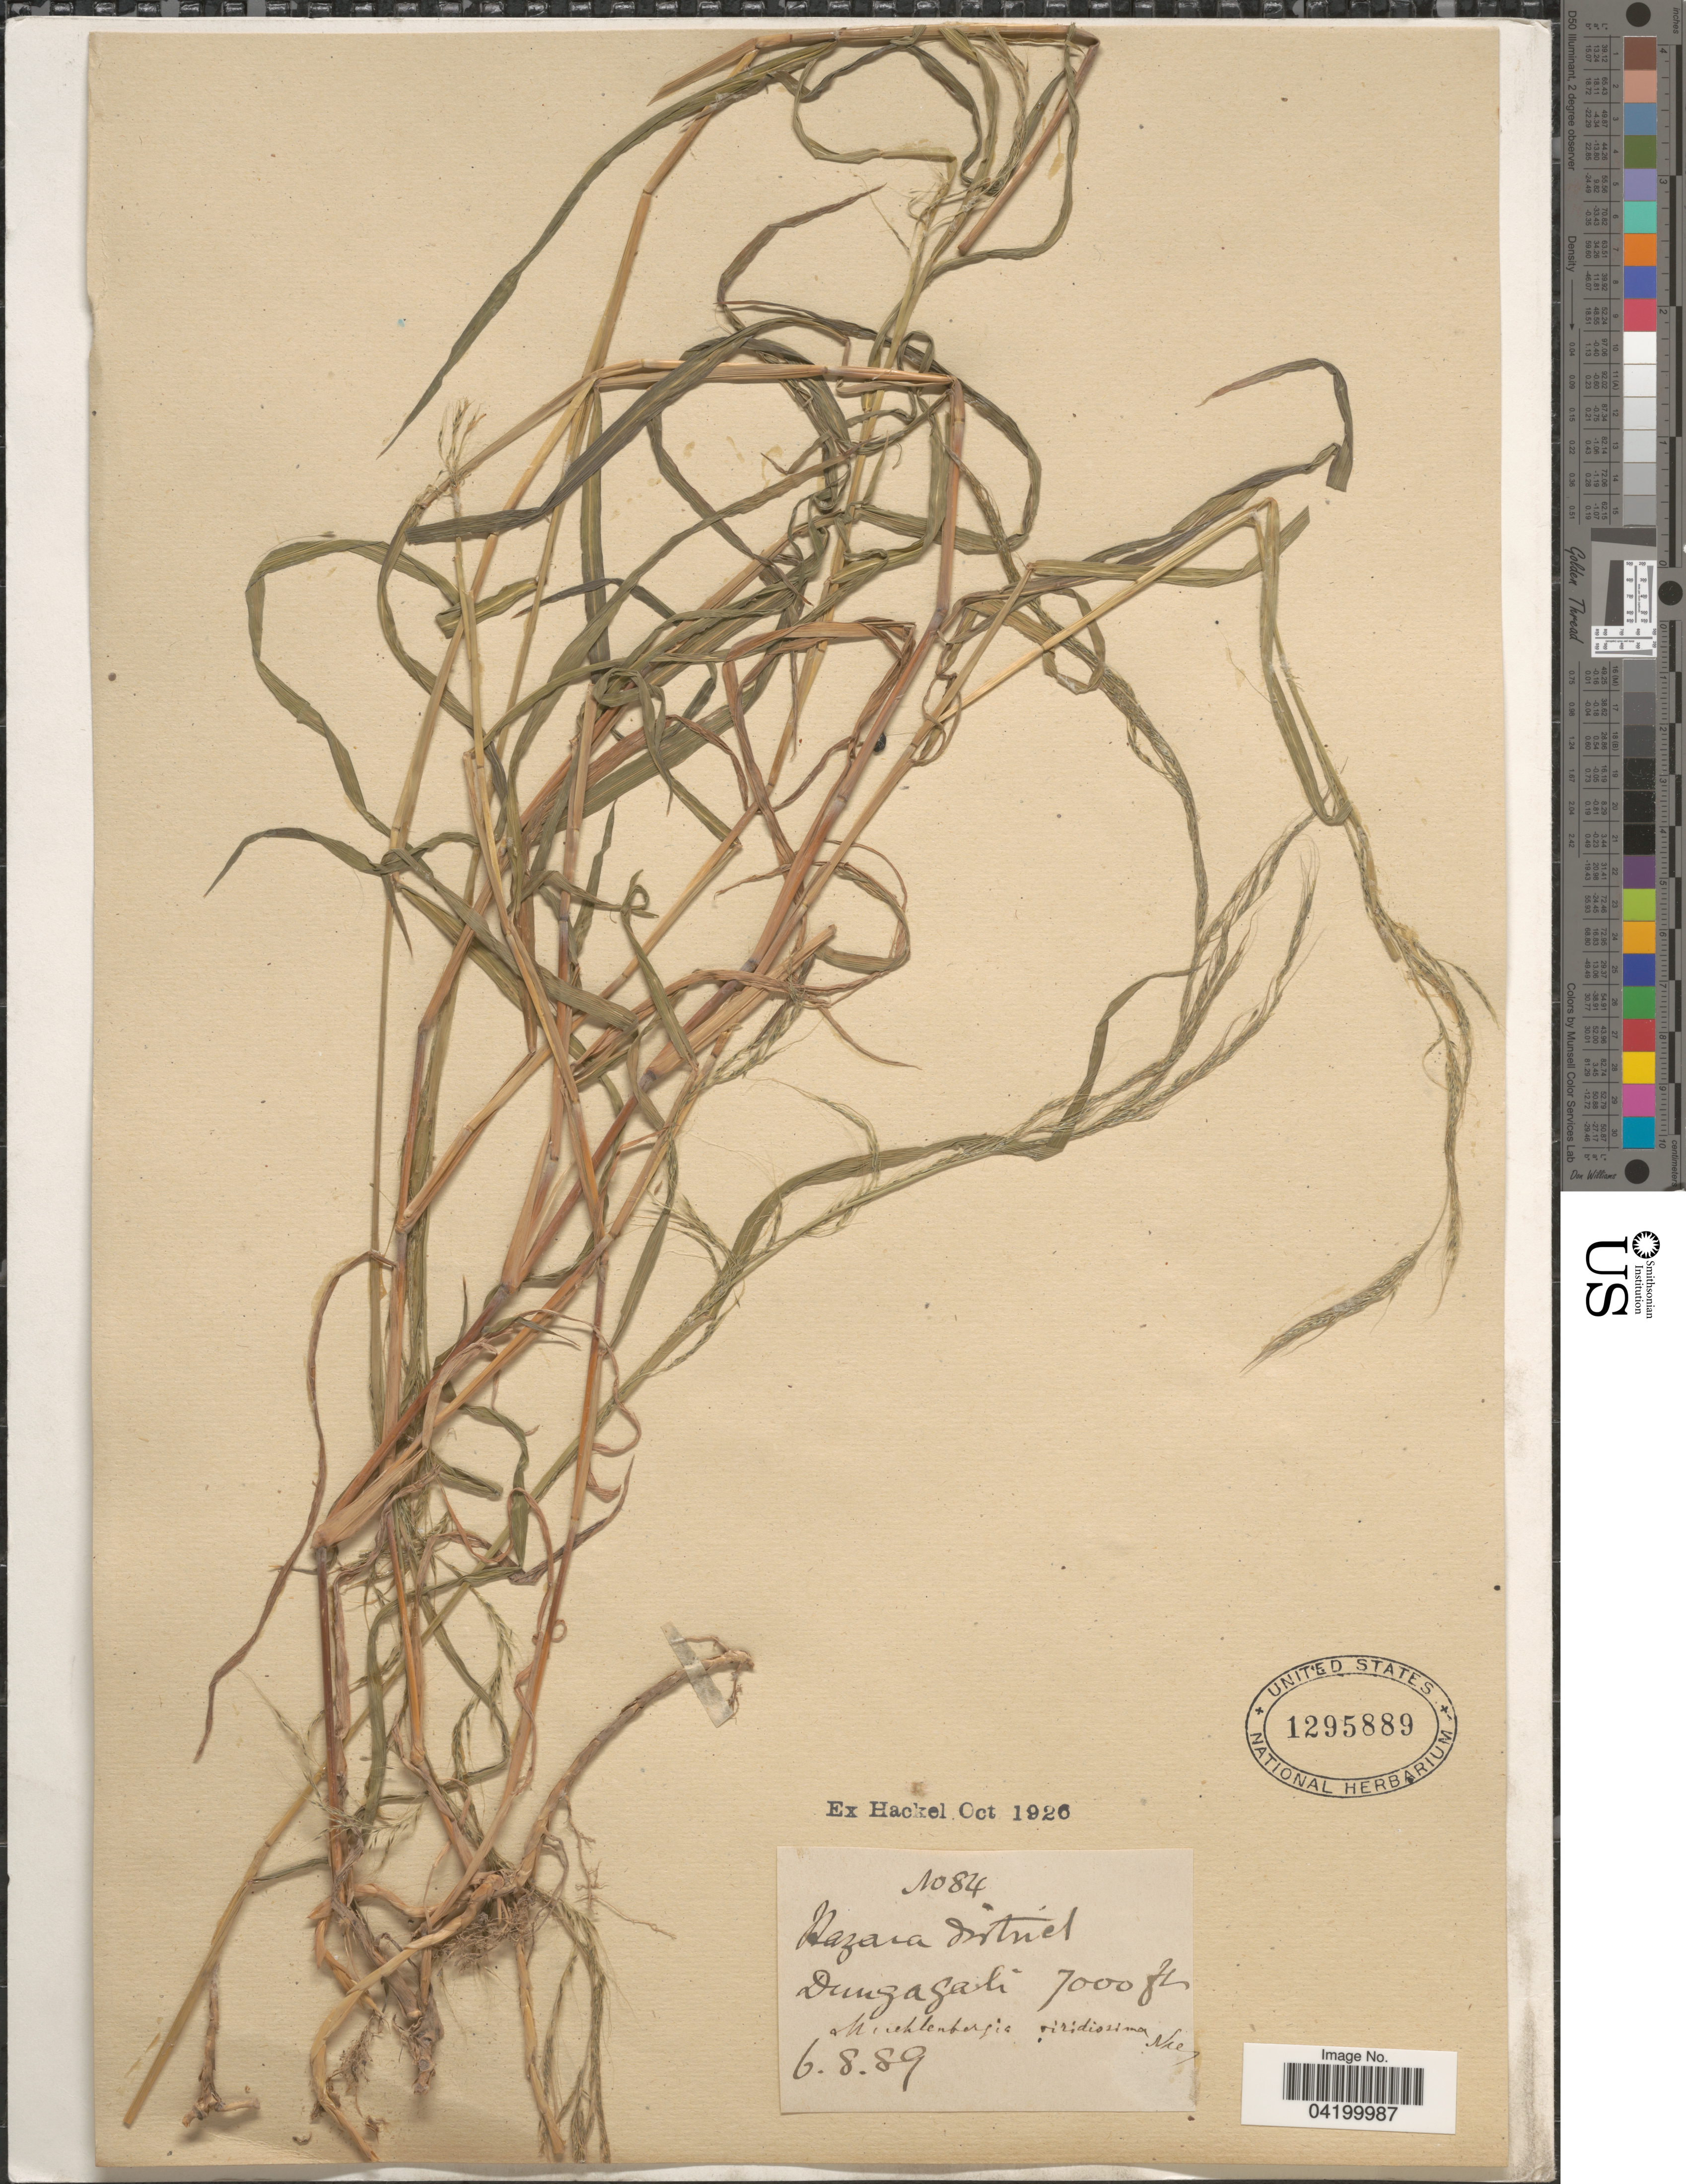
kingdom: Plantae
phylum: Tracheophyta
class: Liliopsida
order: Poales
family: Poaceae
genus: Muhlenbergia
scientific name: Muhlenbergia huegelii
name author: Trin.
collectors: -. Hackel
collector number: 84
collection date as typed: Transcribed d/m/y: 6/8/89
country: Pakistan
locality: Nazara District. Dungagali.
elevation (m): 2134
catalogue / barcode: US 1295889